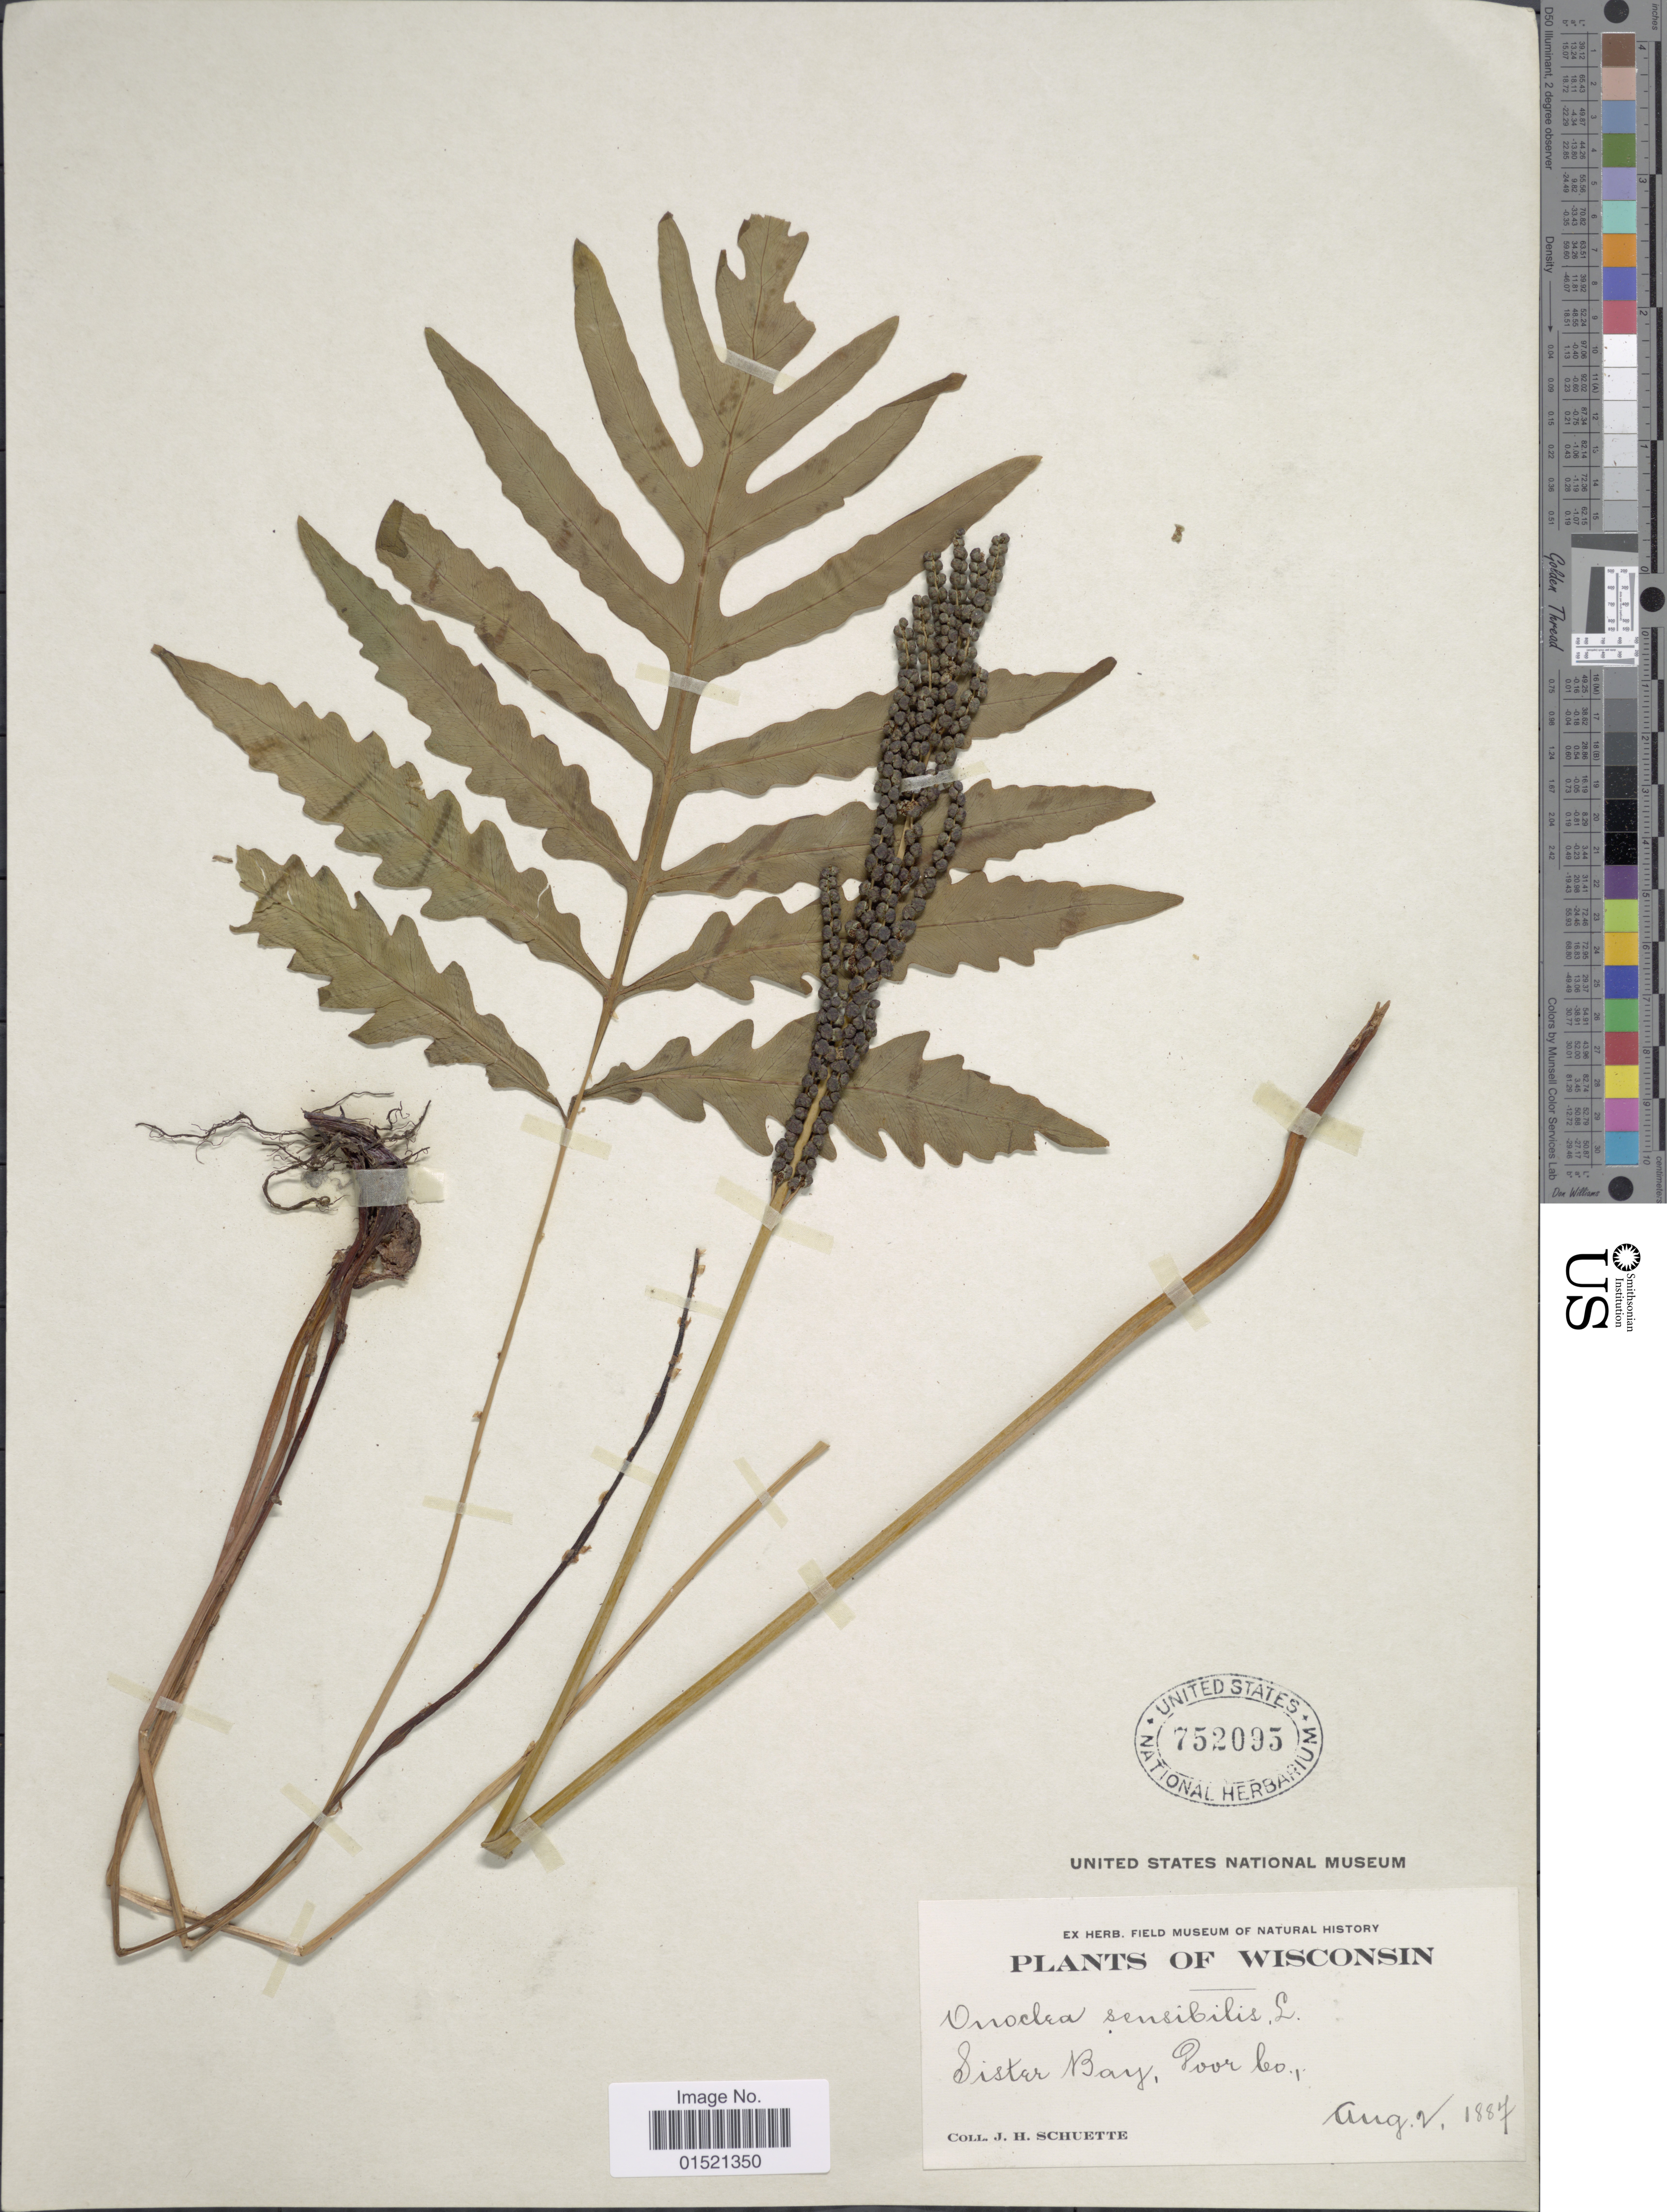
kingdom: Plantae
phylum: Tracheophyta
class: Polypodiopsida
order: Polypodiales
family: Onocleaceae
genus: Onoclea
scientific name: Onoclea sensibilis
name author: L.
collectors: J. H. Schuette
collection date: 1887-08-02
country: United States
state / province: Wisconsin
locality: Sister Bay, Poor Co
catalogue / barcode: US 752095